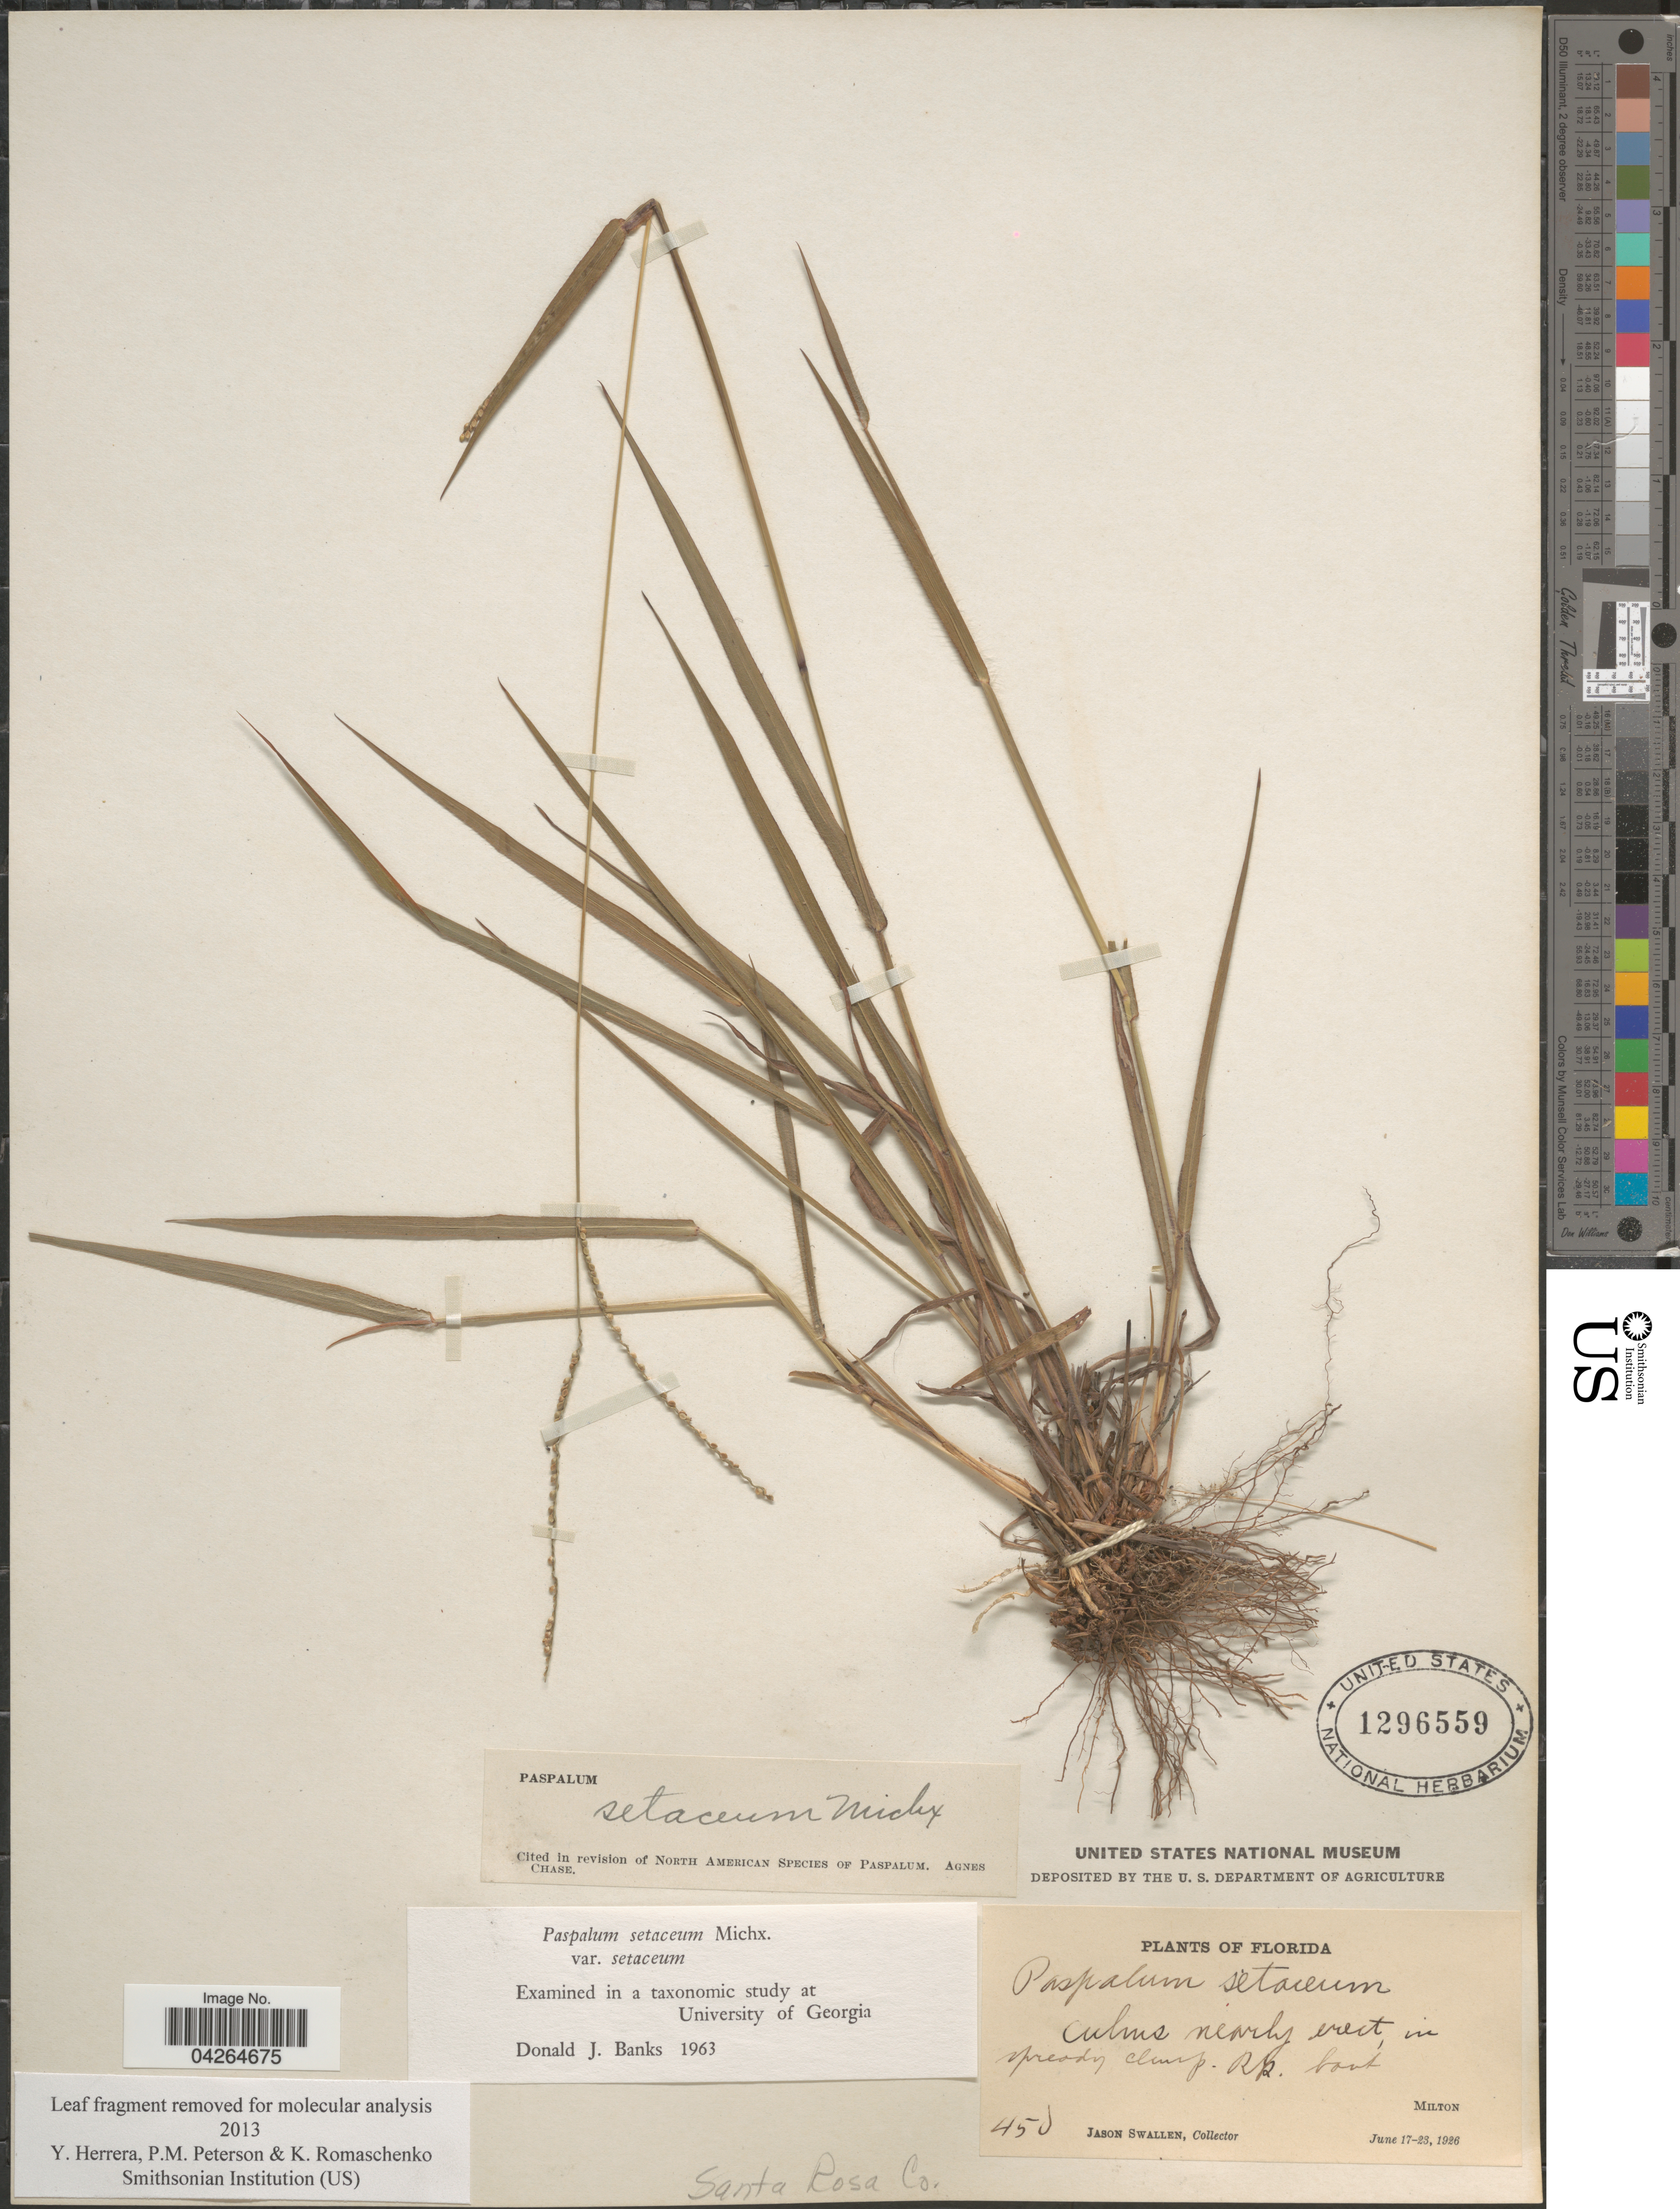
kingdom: Plantae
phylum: Tracheophyta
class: Liliopsida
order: Poales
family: Poaceae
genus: Paspalum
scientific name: Paspalum setaceum var. setaceum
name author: Michx.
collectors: J. R. Swallen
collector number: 450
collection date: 1926-06-17/1926-06-23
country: United States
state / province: Florida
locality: RR. Bank. Milton. Santa Rosa Co.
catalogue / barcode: US 1296559